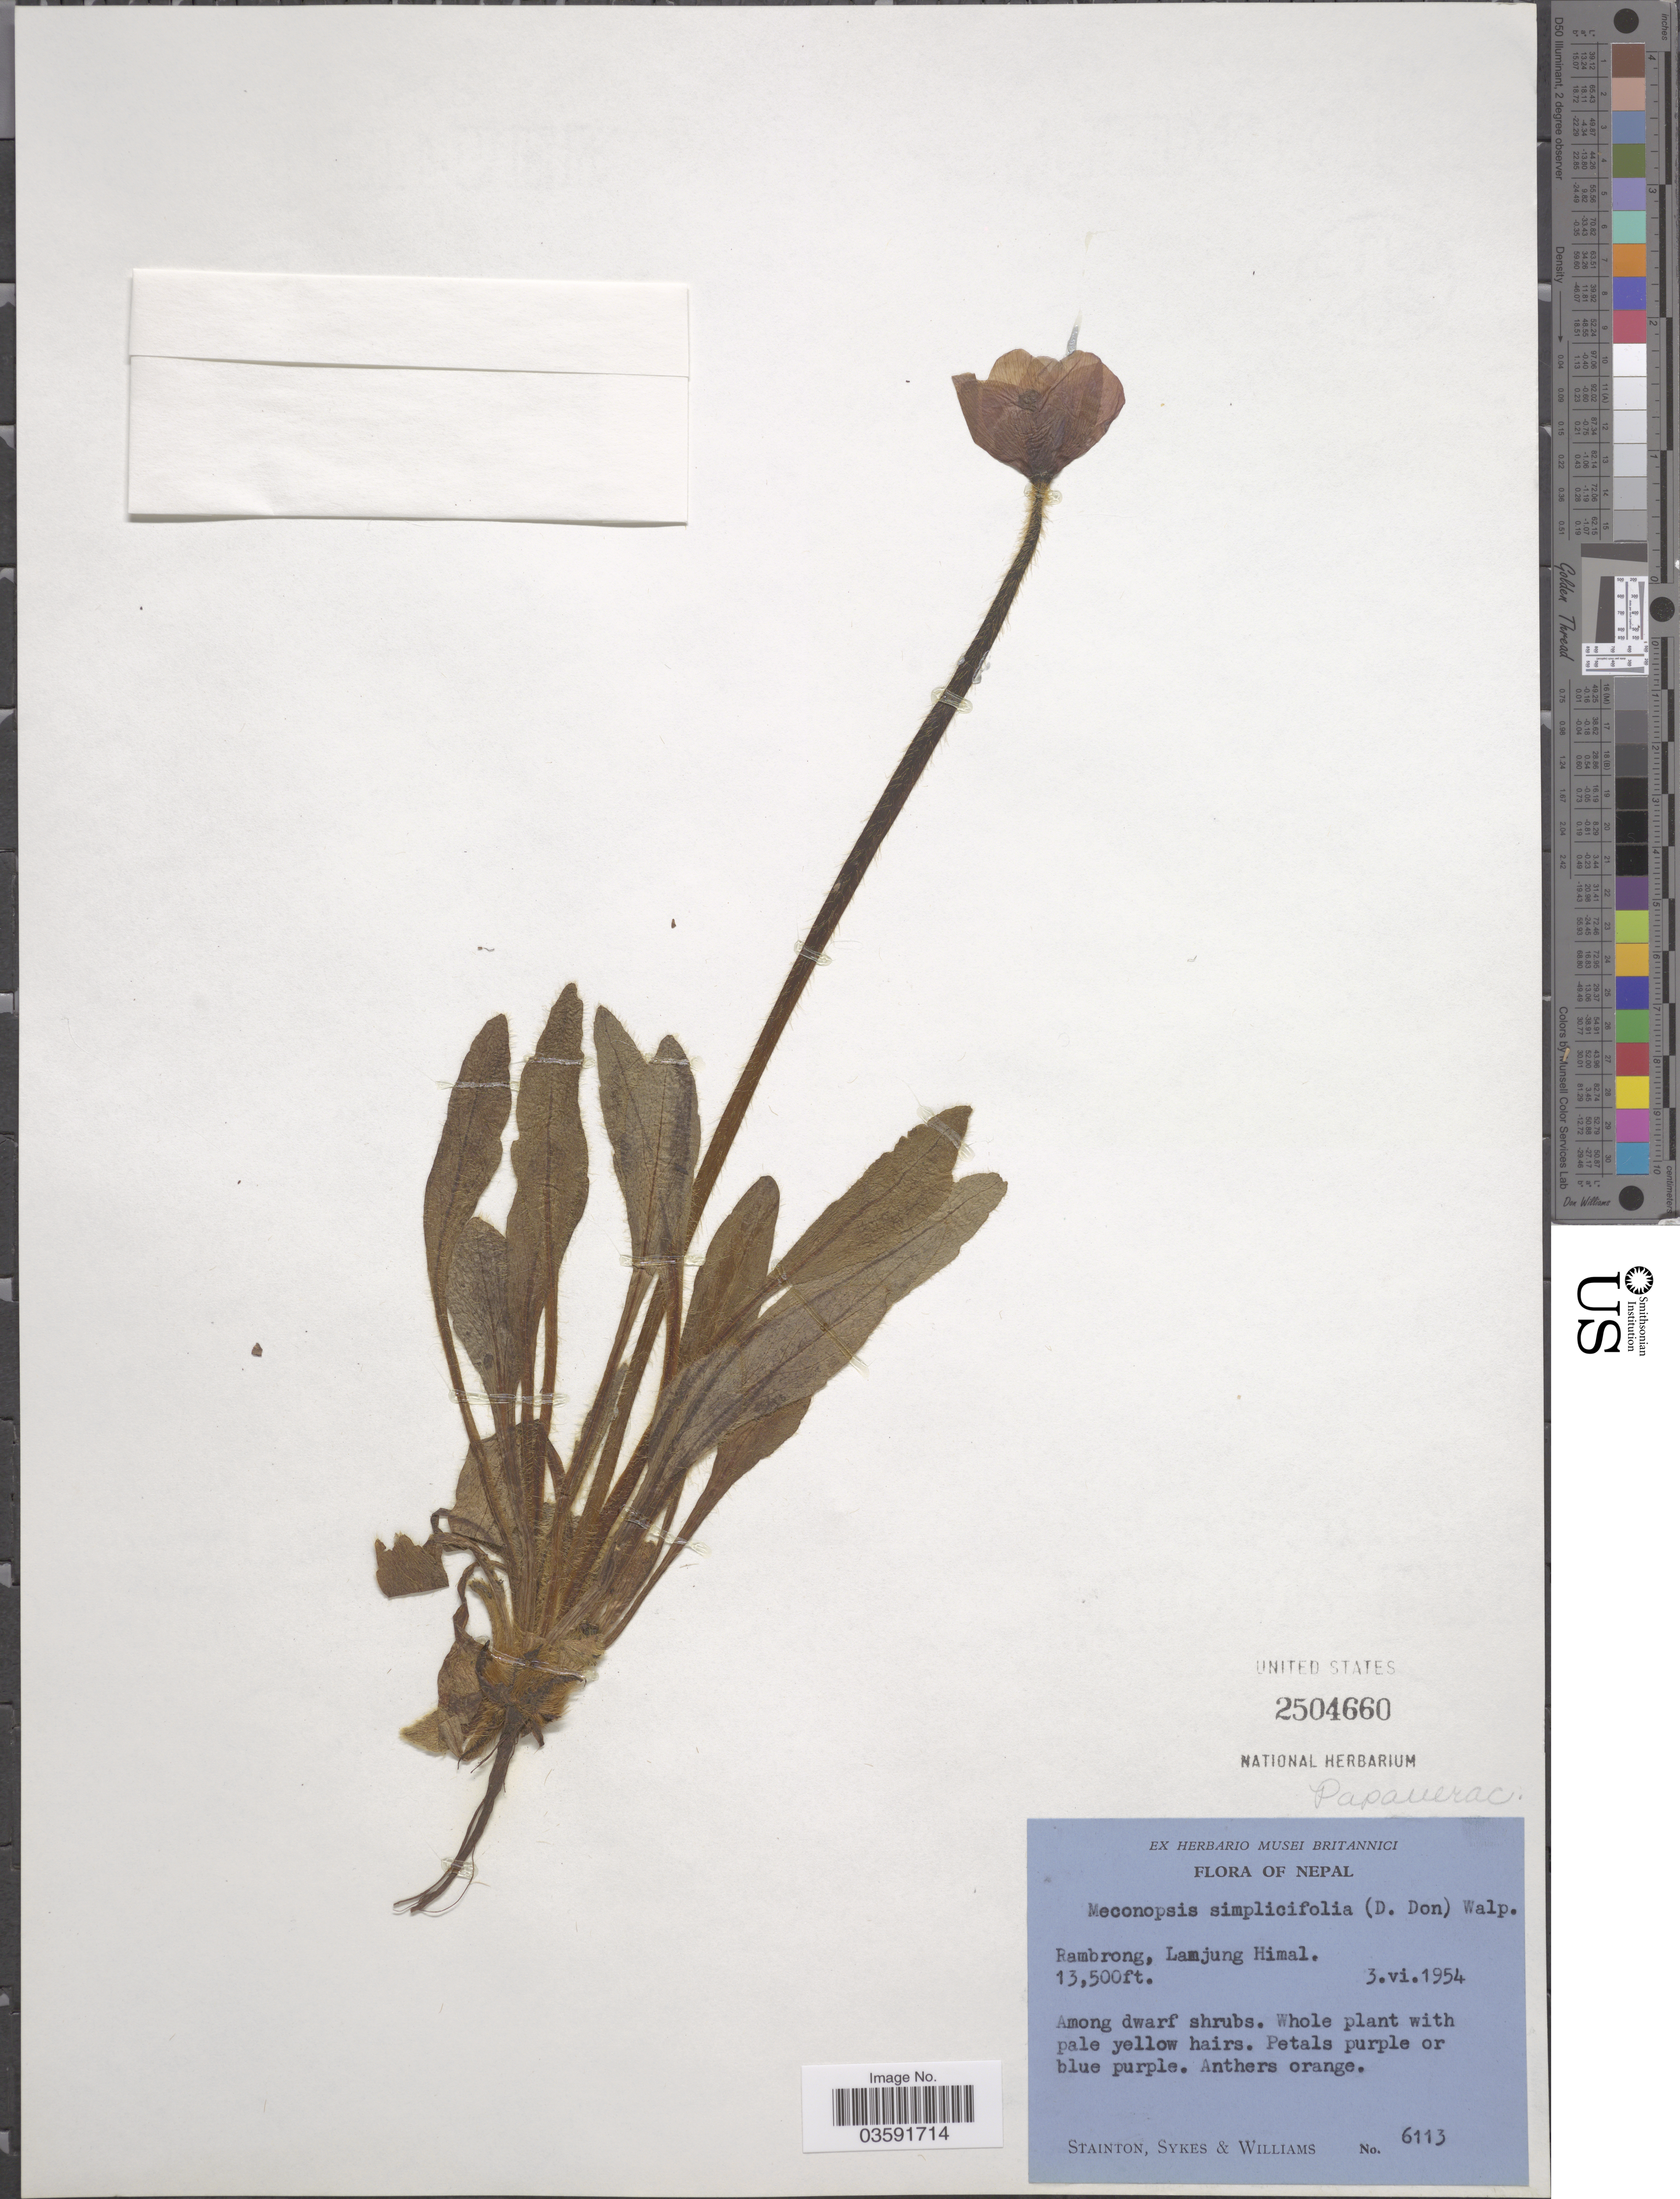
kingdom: Plantae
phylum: Tracheophyta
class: Magnoliopsida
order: Ranunculales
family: Papaveraceae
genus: Meconopsis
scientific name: Meconopsis simplicifolia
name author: (D. Don) Walp.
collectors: -. Stainton, Sykes, -- & -- Williams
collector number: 6113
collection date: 1954-06-03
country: Nepal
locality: Rambrong, Lamjung Himal.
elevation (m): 4115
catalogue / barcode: US 2504660